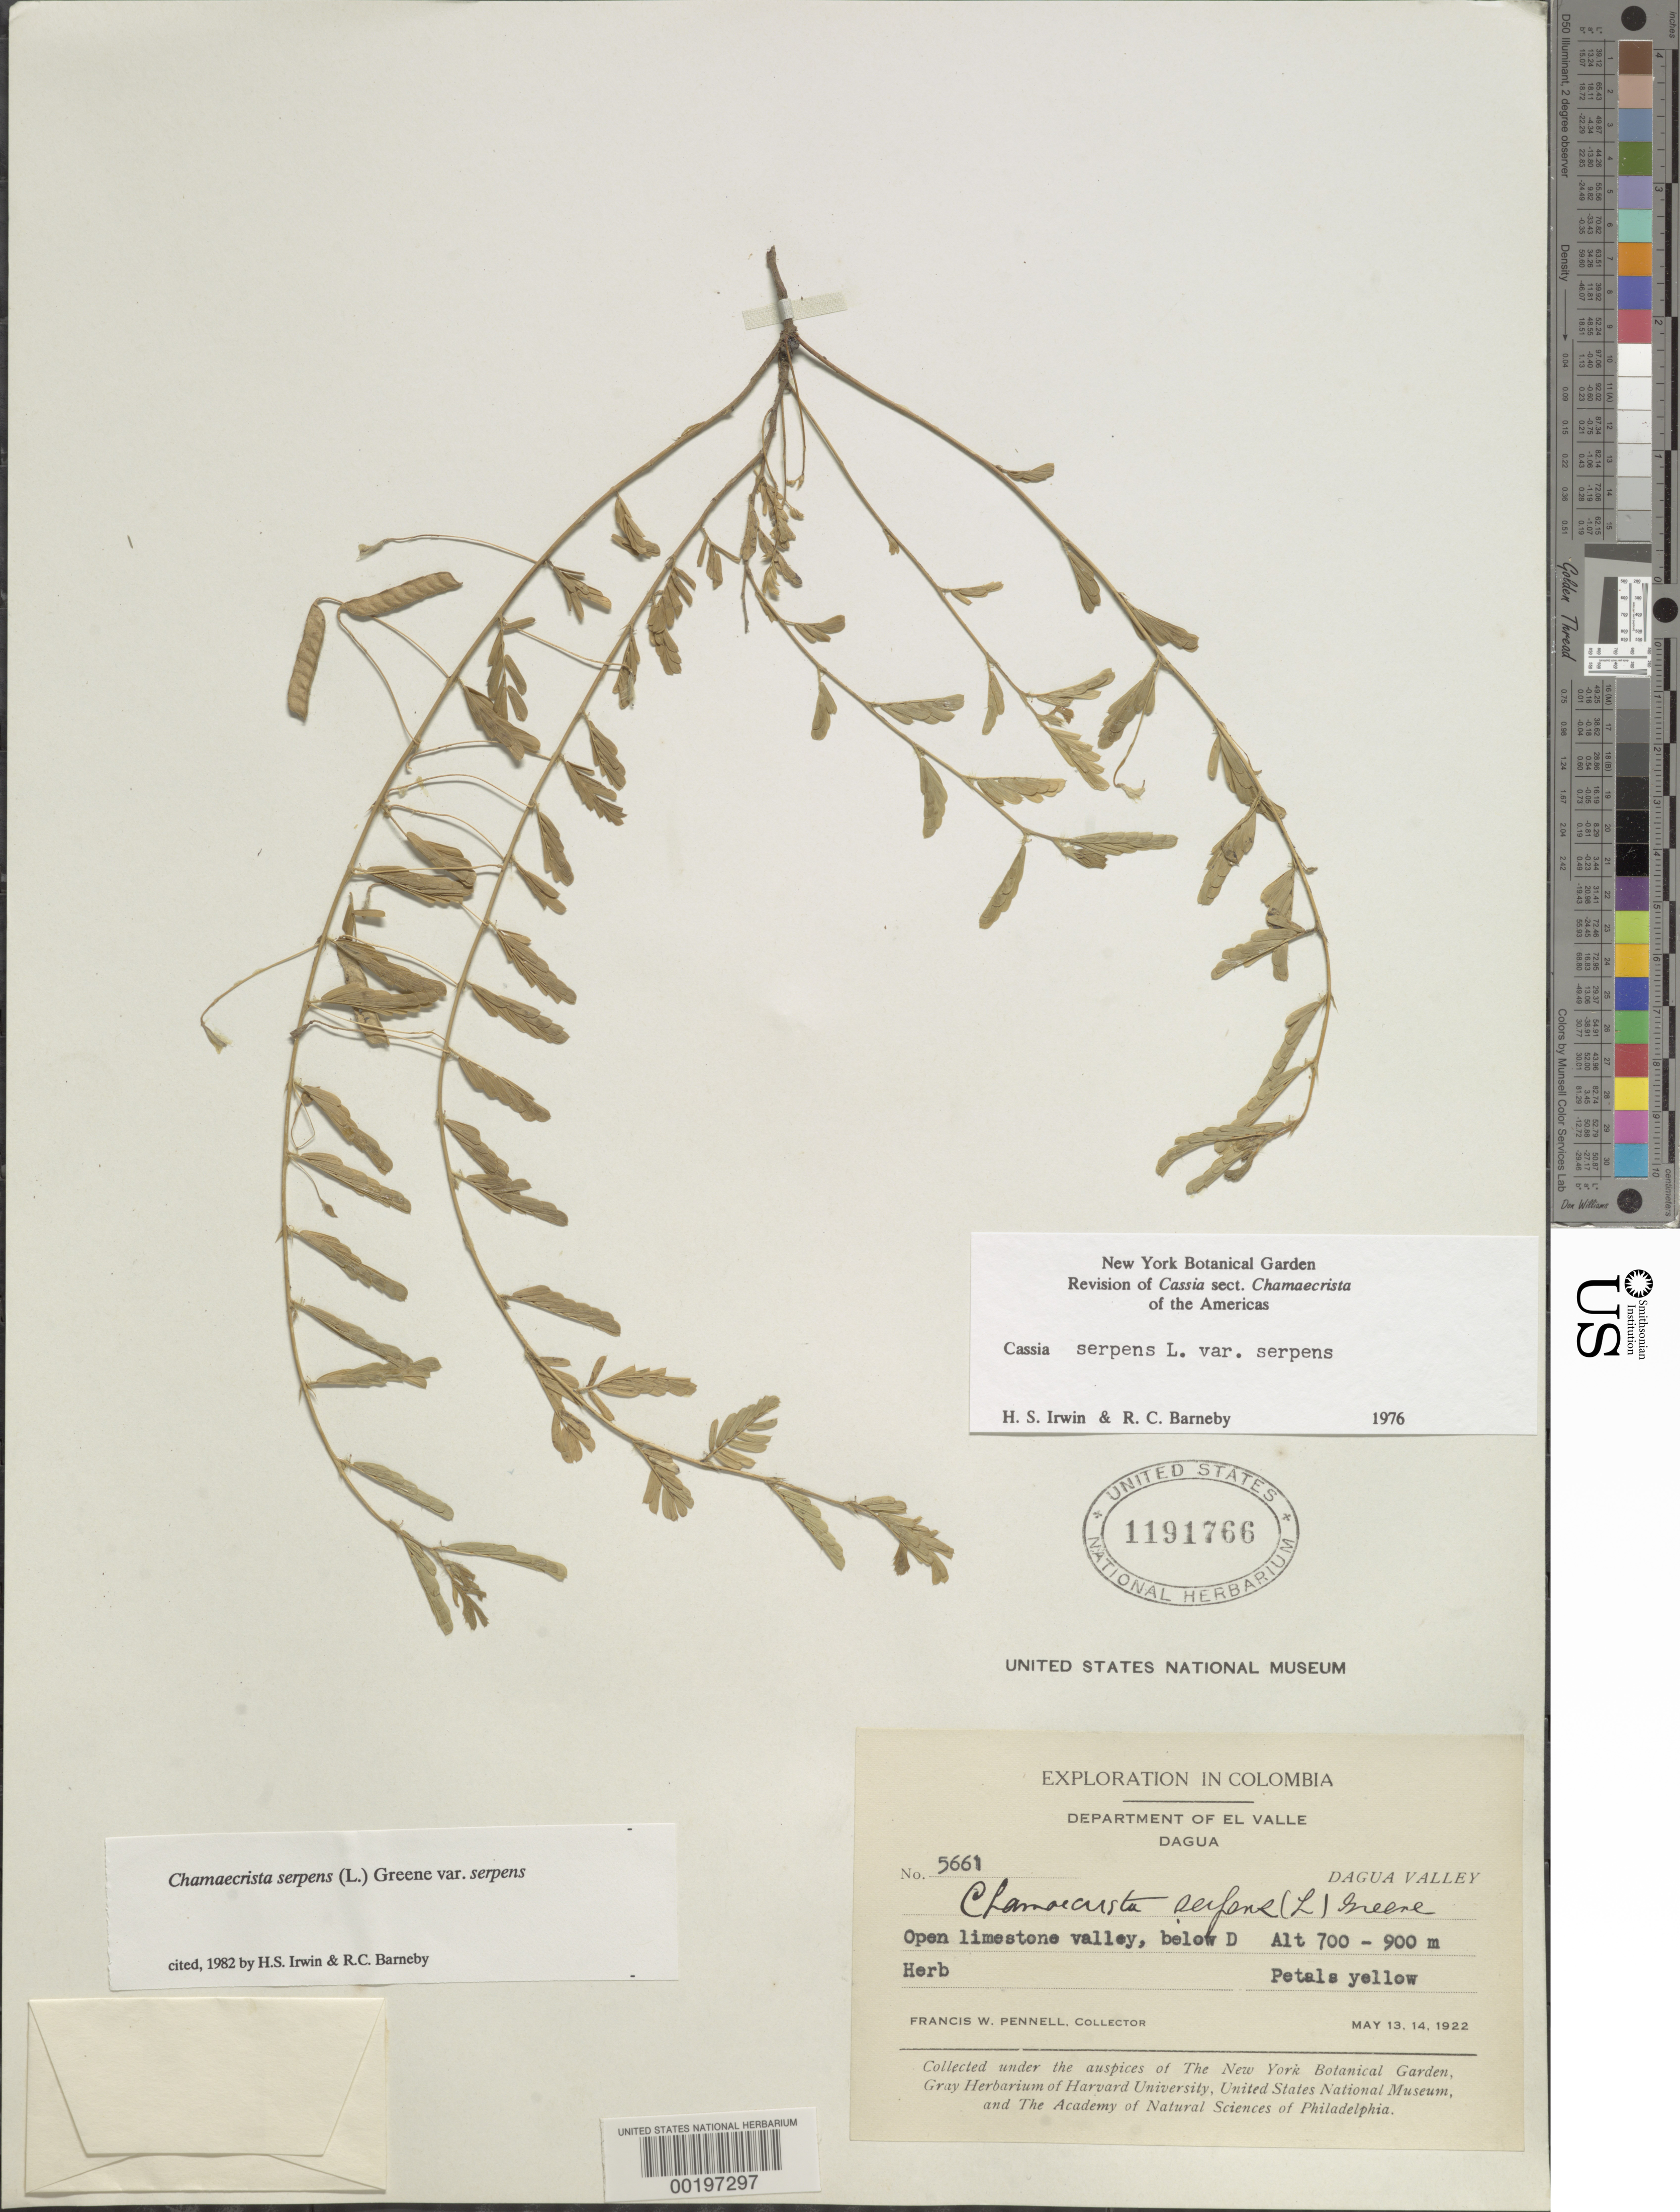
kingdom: Plantae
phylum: Tracheophyta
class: Magnoliopsida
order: Fabales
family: Fabaceae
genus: Chamaecrista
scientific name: Chamaecrista serpens var. serpens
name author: (L.) Greene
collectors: F. W. Pennell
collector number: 5661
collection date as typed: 13 May 1922 and 14 May 1922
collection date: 1922-05-13,1922-05-14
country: Colombia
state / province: Valle del Cauca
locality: Below Dagua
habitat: Open limestone valley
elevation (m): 700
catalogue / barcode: US 1191766